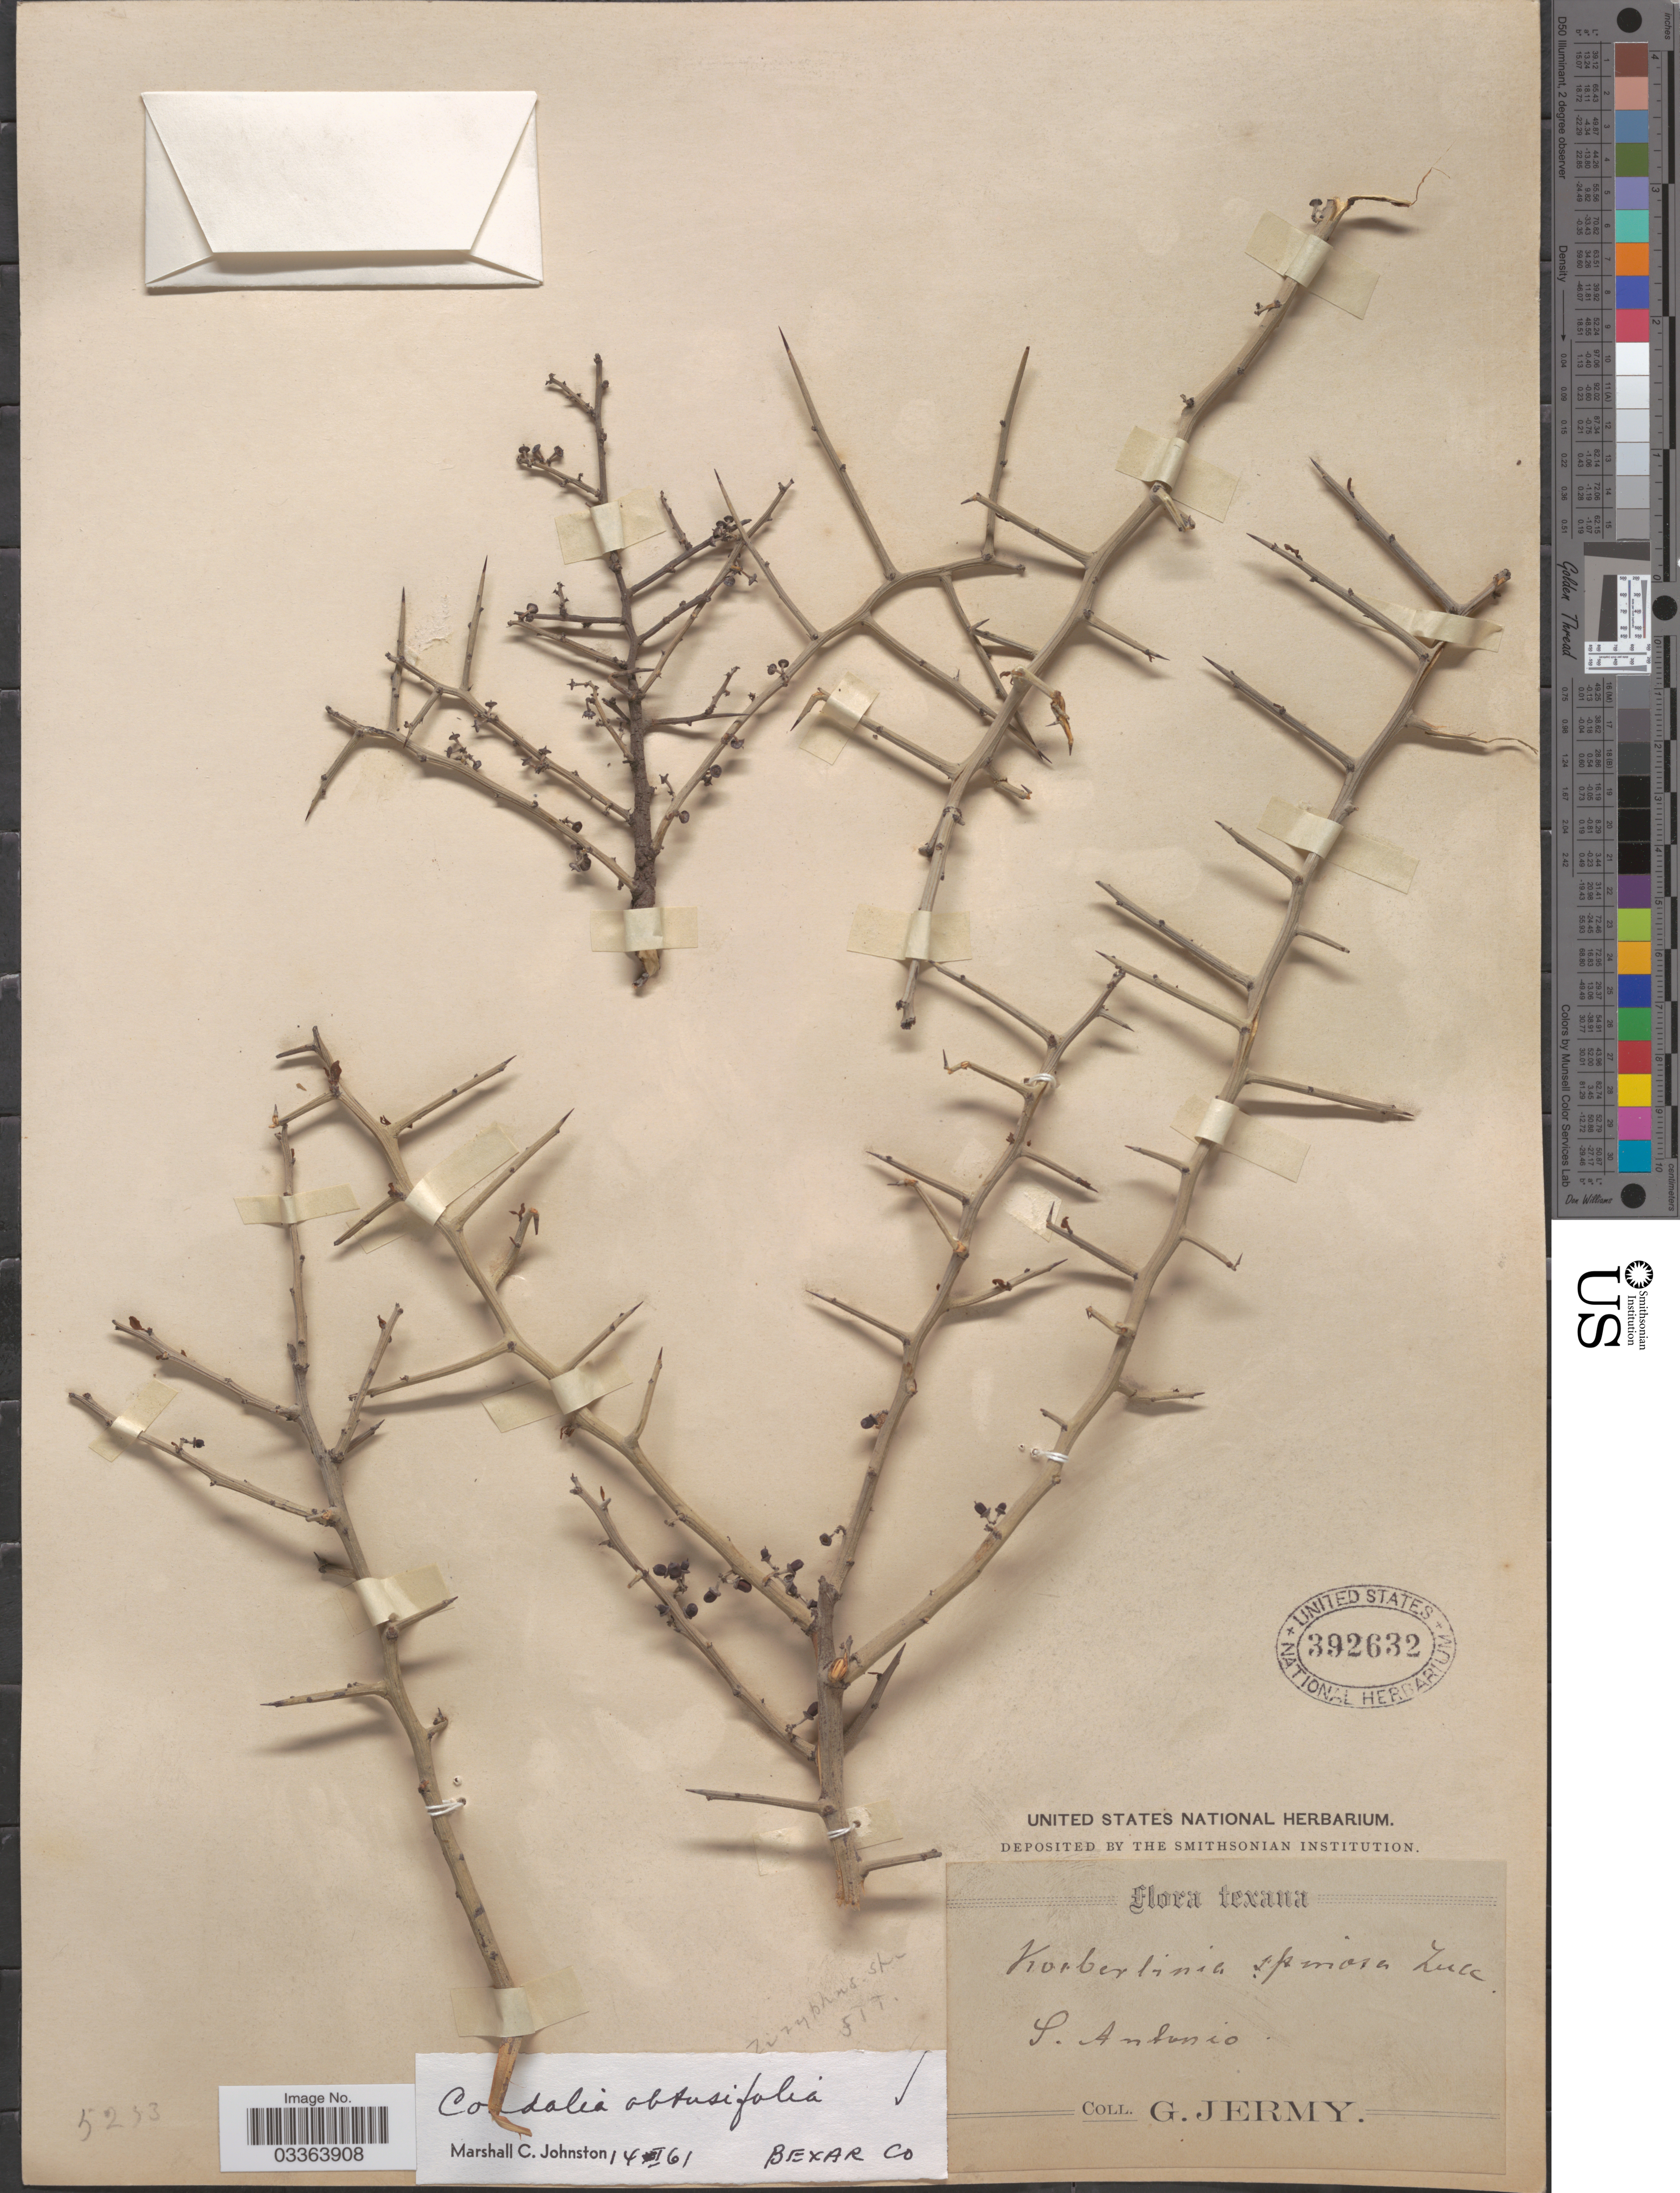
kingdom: Plantae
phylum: Tracheophyta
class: Magnoliopsida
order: Rosales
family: Rhamnaceae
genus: Sarcomphalus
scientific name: Sarcomphalus obtusifolius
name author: (Hook. ex Torr. & A. Gray) Hauenschild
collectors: G. Jermy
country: United States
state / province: Texas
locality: S. Antonio.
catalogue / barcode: US 392632